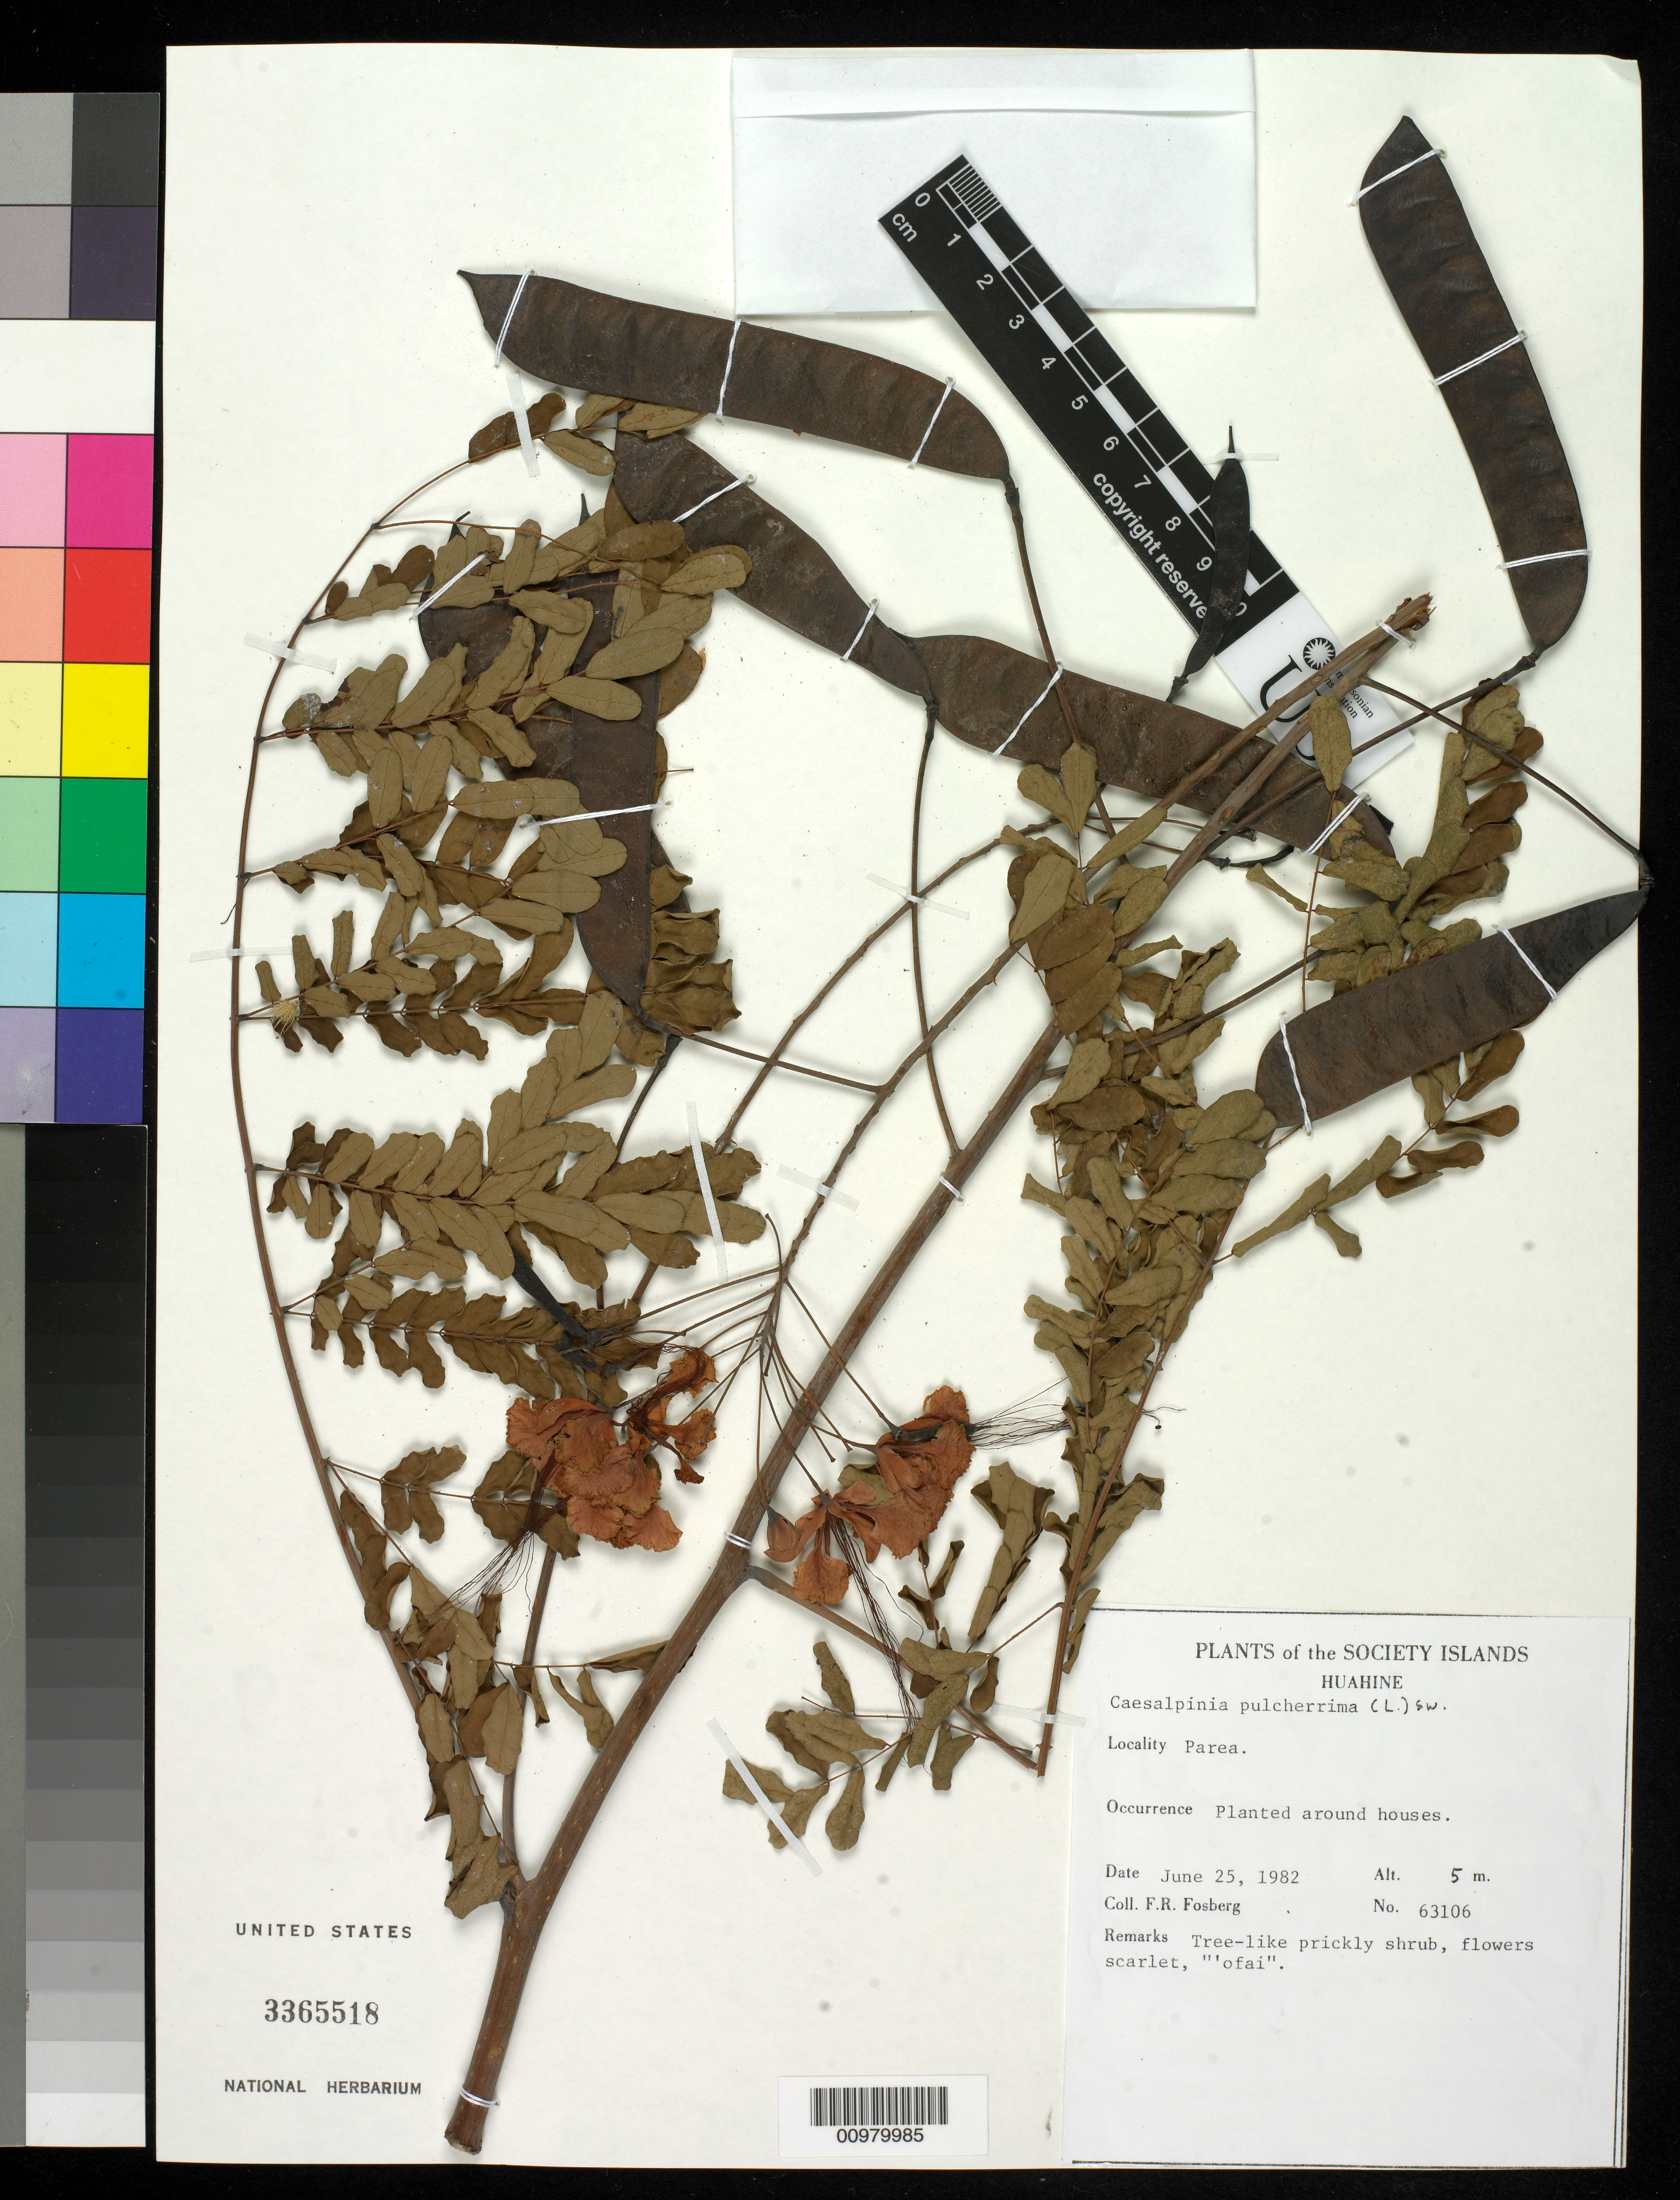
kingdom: Plantae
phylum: Tracheophyta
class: Magnoliopsida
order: Fabales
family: Fabaceae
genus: Caesalpinia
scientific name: Caesalpinia pulcherrima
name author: (L.) Sw.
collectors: F. R. Fosberg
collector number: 63106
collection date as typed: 25 Jun 1982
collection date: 1982-06-25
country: French Polynesia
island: Huahine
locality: Parea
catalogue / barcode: US 3365518